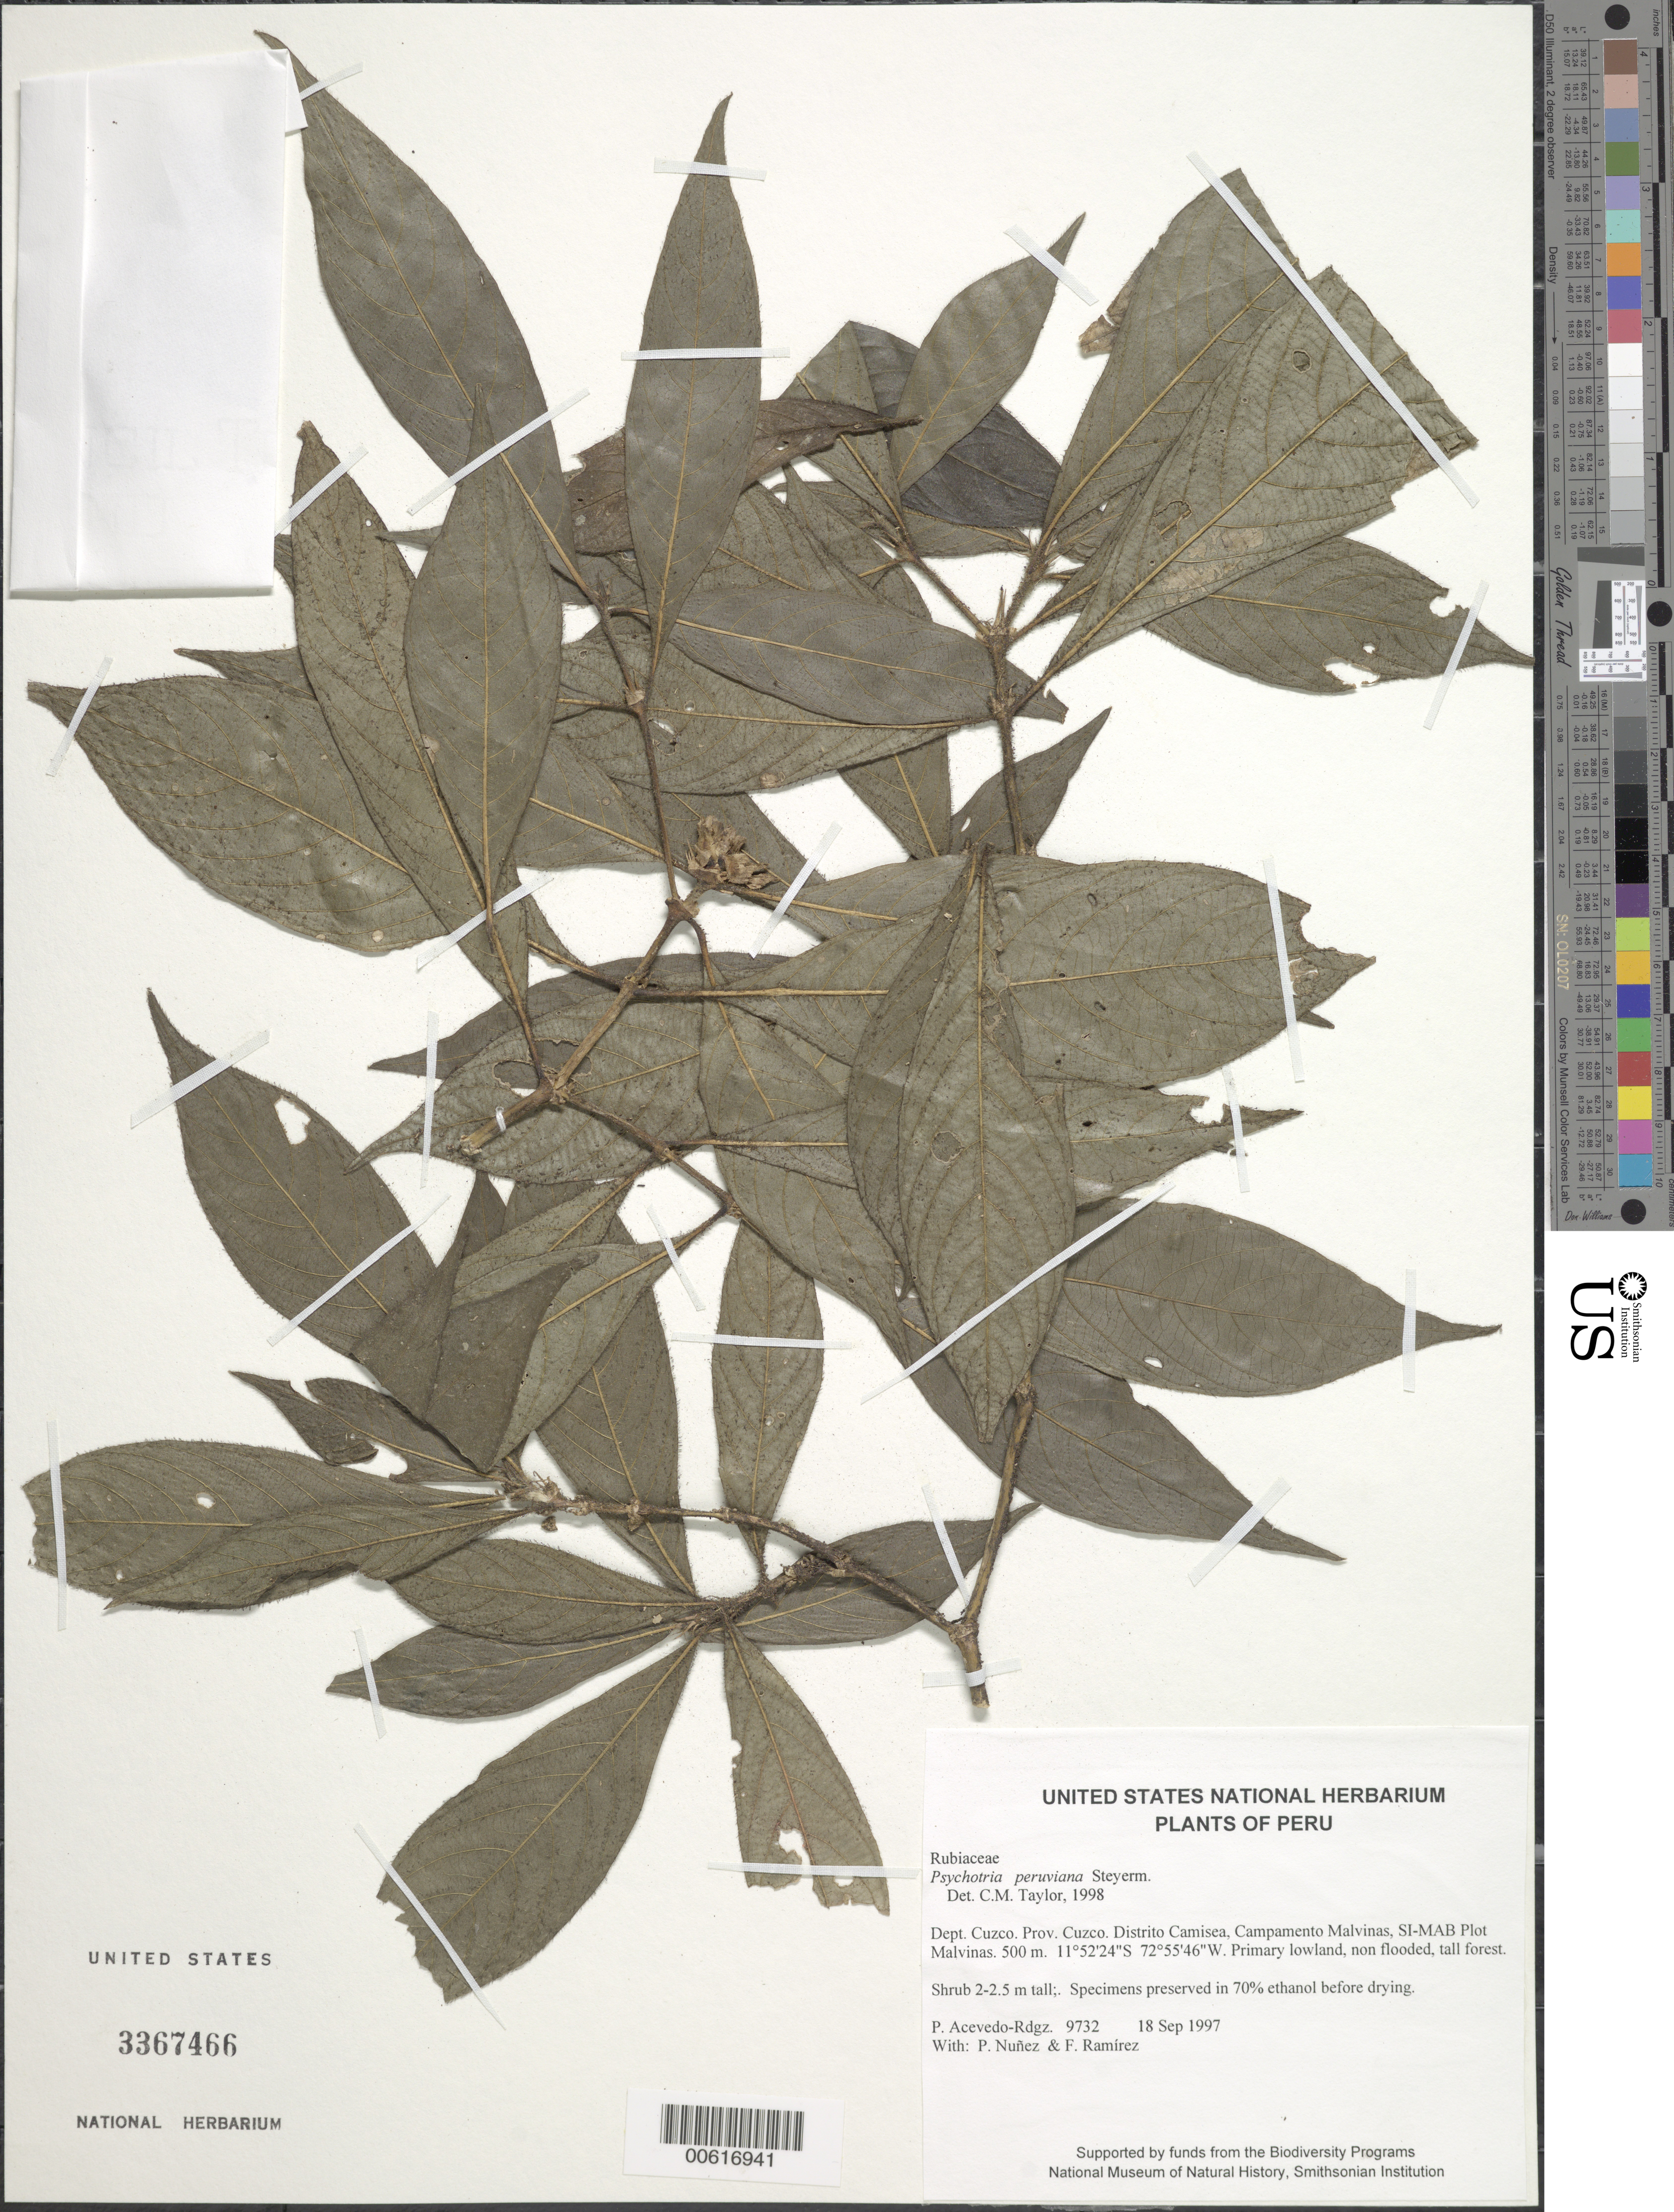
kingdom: Plantae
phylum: Tracheophyta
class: Magnoliopsida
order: Gentianales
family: Rubiaceae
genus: Psychotria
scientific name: Psychotria peruviana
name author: Steyerm.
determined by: Taylor, Charlotte M.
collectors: P. Acevedo-Rodr., P. Nuñez V. & F. Ramirez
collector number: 9732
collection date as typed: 18 Sep 1997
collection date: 1997-09-18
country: Peru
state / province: Cusco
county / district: Cusco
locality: Distrito Camisea, Campamento Malvinas, SI-MAB Plot Malvinas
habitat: Primary lowland, non flooded, tall forest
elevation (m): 500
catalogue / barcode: US 3367466